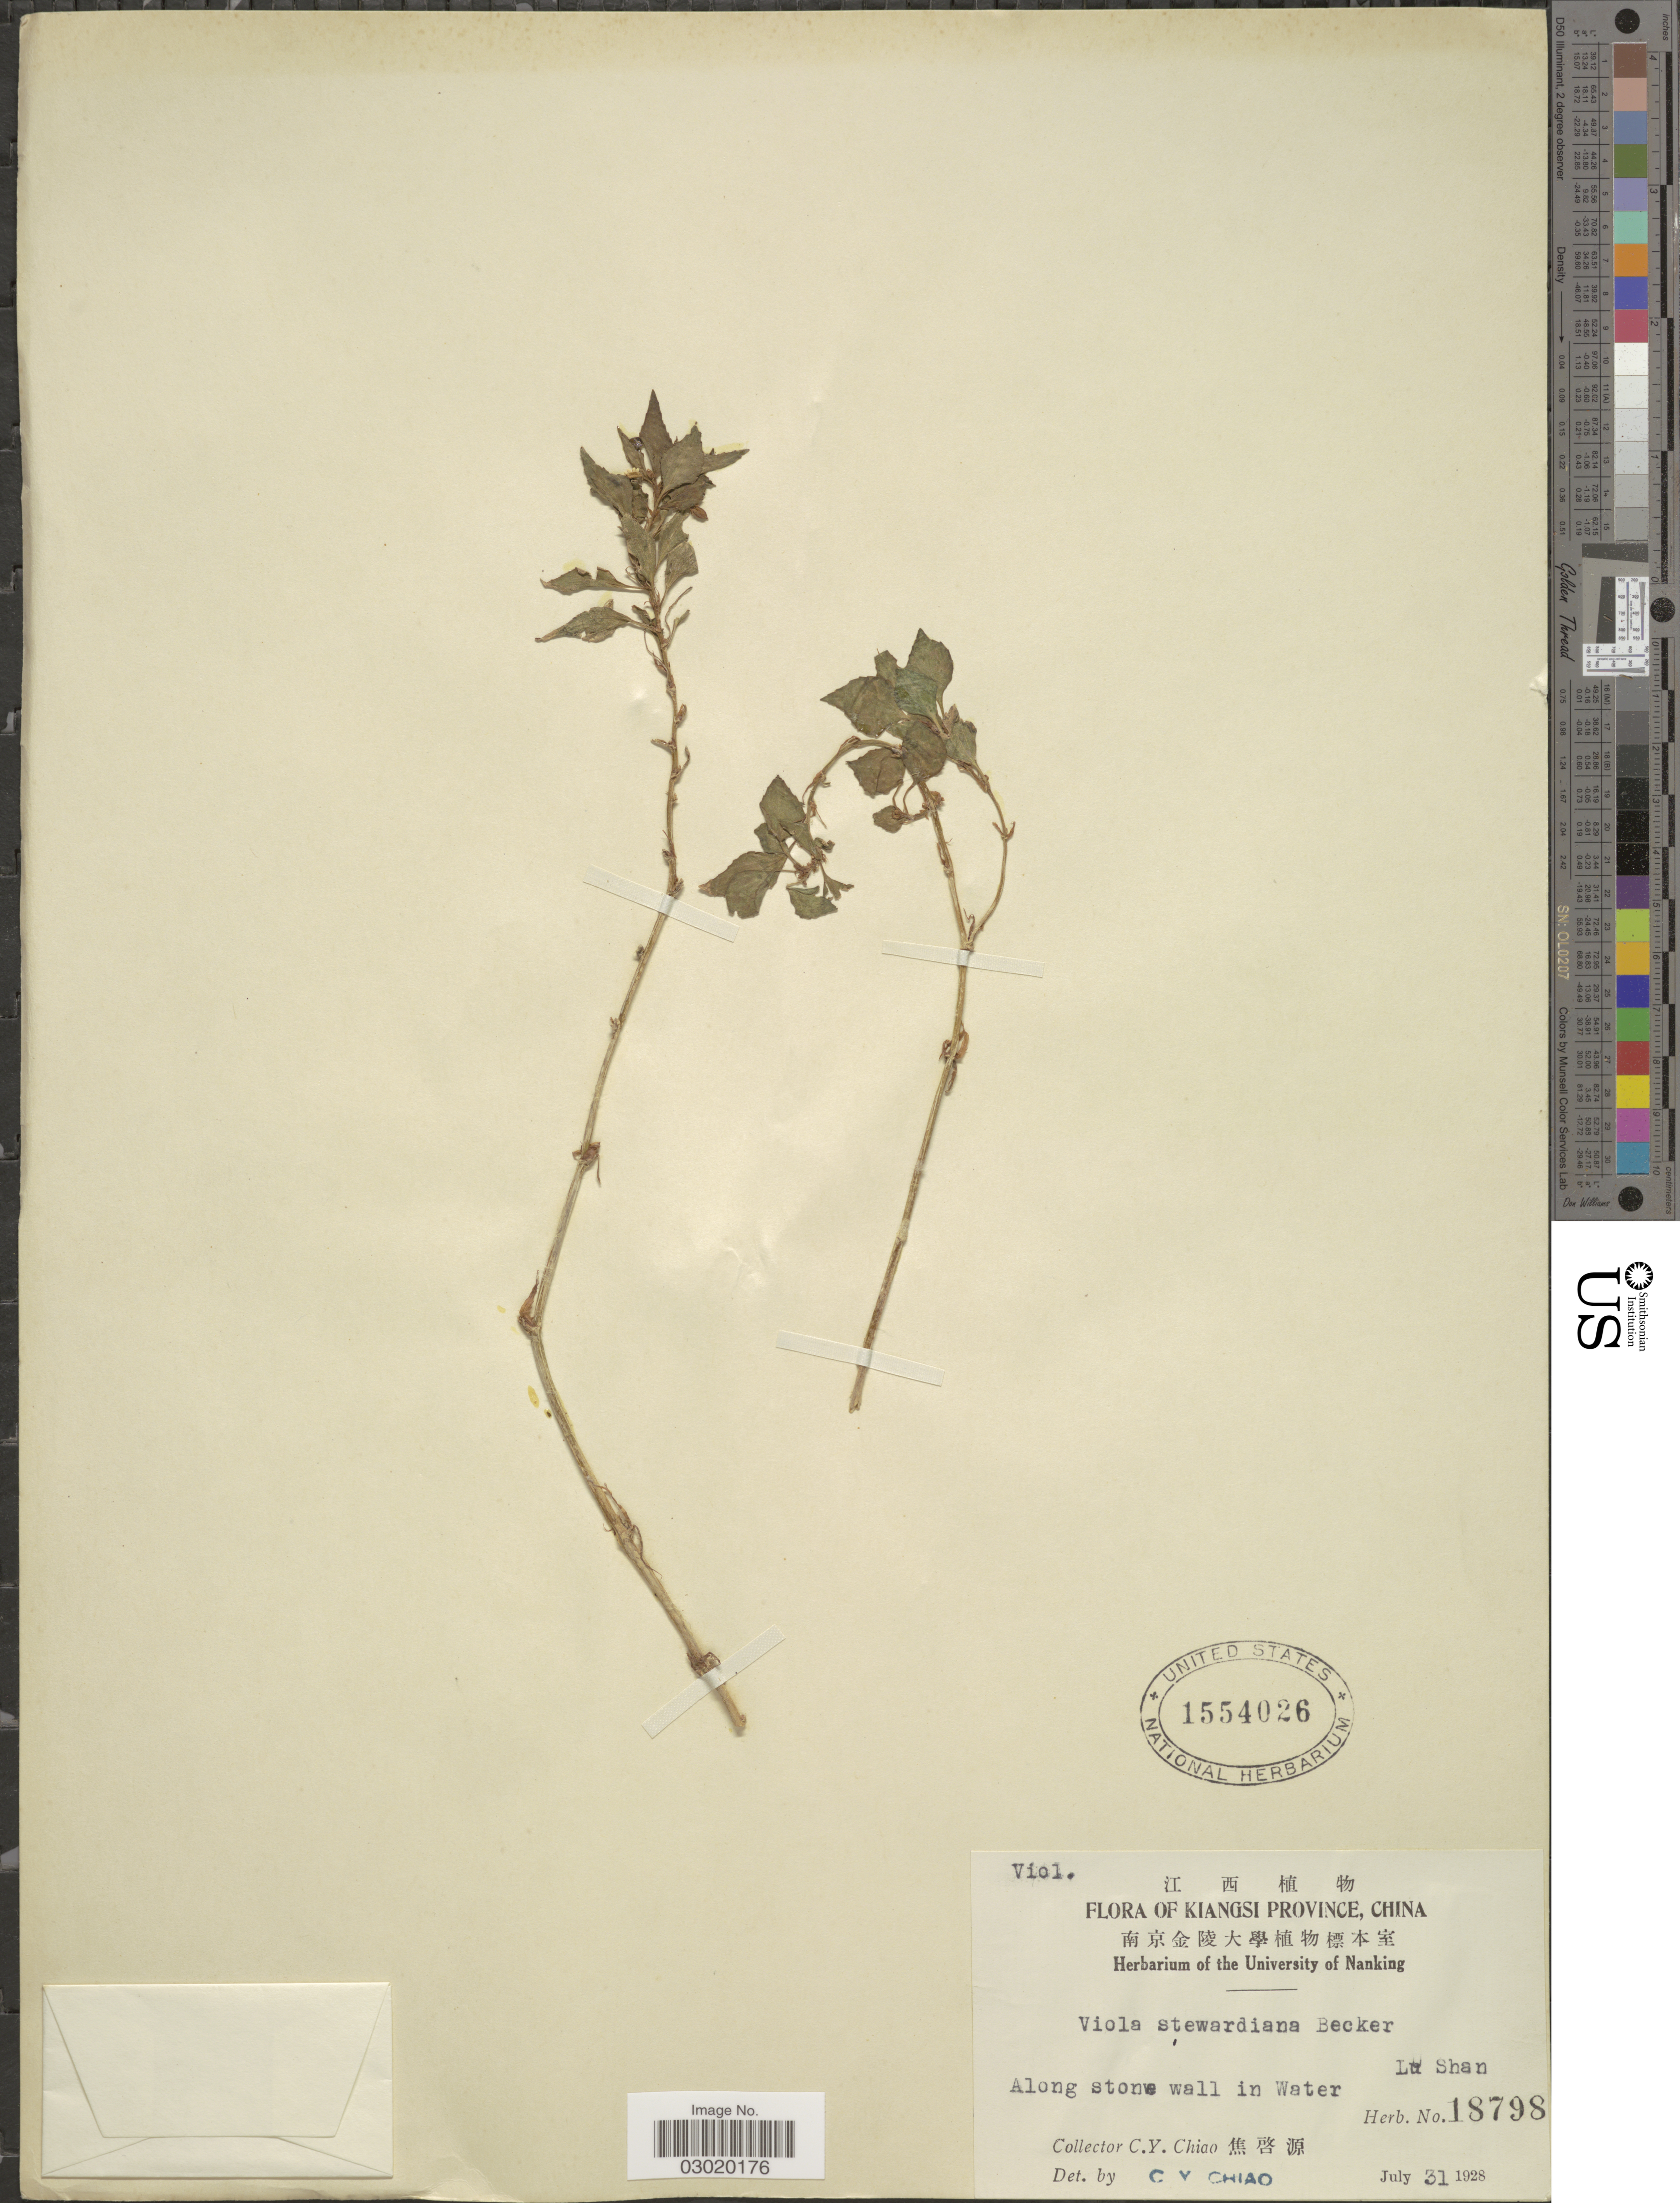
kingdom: Plantae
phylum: Tracheophyta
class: Magnoliopsida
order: Malpighiales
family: Violaceae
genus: Viola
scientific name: Viola stewardiana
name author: W. Becker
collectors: C. Y. Chiao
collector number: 18798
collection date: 1928-07-31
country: China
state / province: Jiangxi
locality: Kiangsi Province, Lu Shan, Along stone wall in Water.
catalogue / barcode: US 1554026